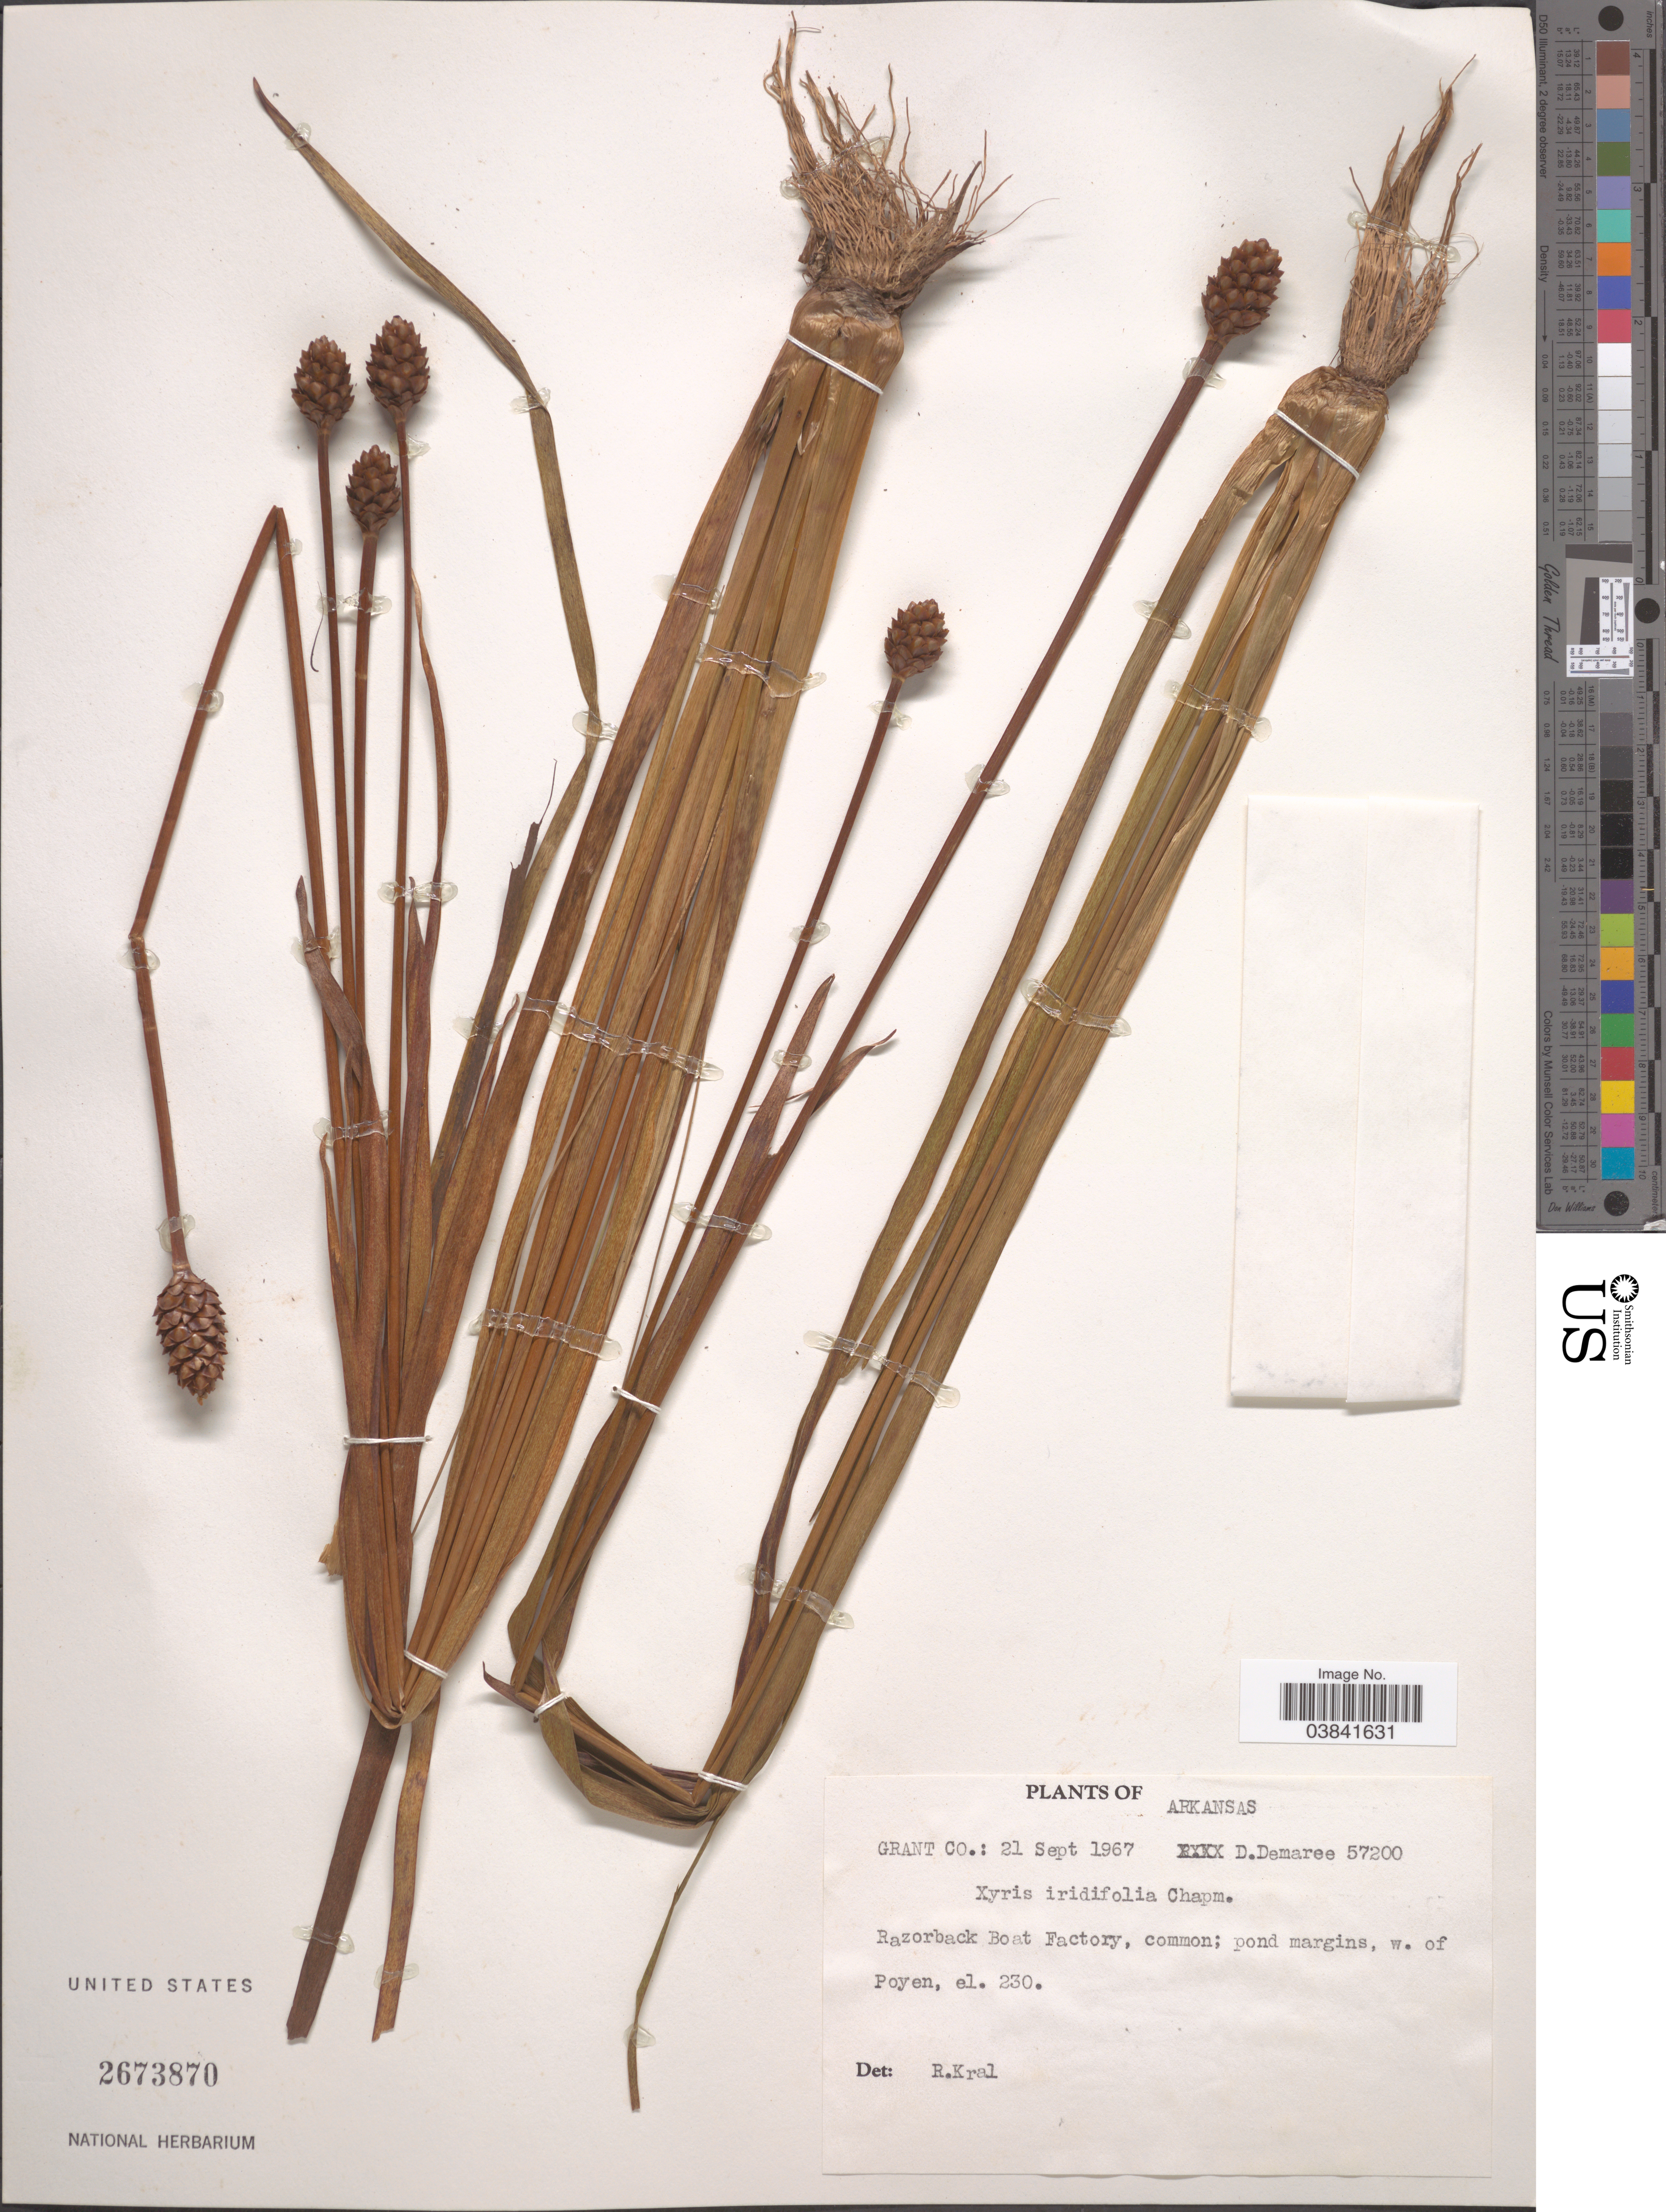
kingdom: Plantae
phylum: Tracheophyta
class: Liliopsida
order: Poales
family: Xyridaceae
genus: Xyris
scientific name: Xyris iridifolia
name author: Chapm.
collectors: D. Demaree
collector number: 57200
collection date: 1967-09-21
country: United States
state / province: Arkansas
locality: Grant Co.: Razorback Boat Factory, common; pond margins, w. of Poyen.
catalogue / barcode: US 2673870